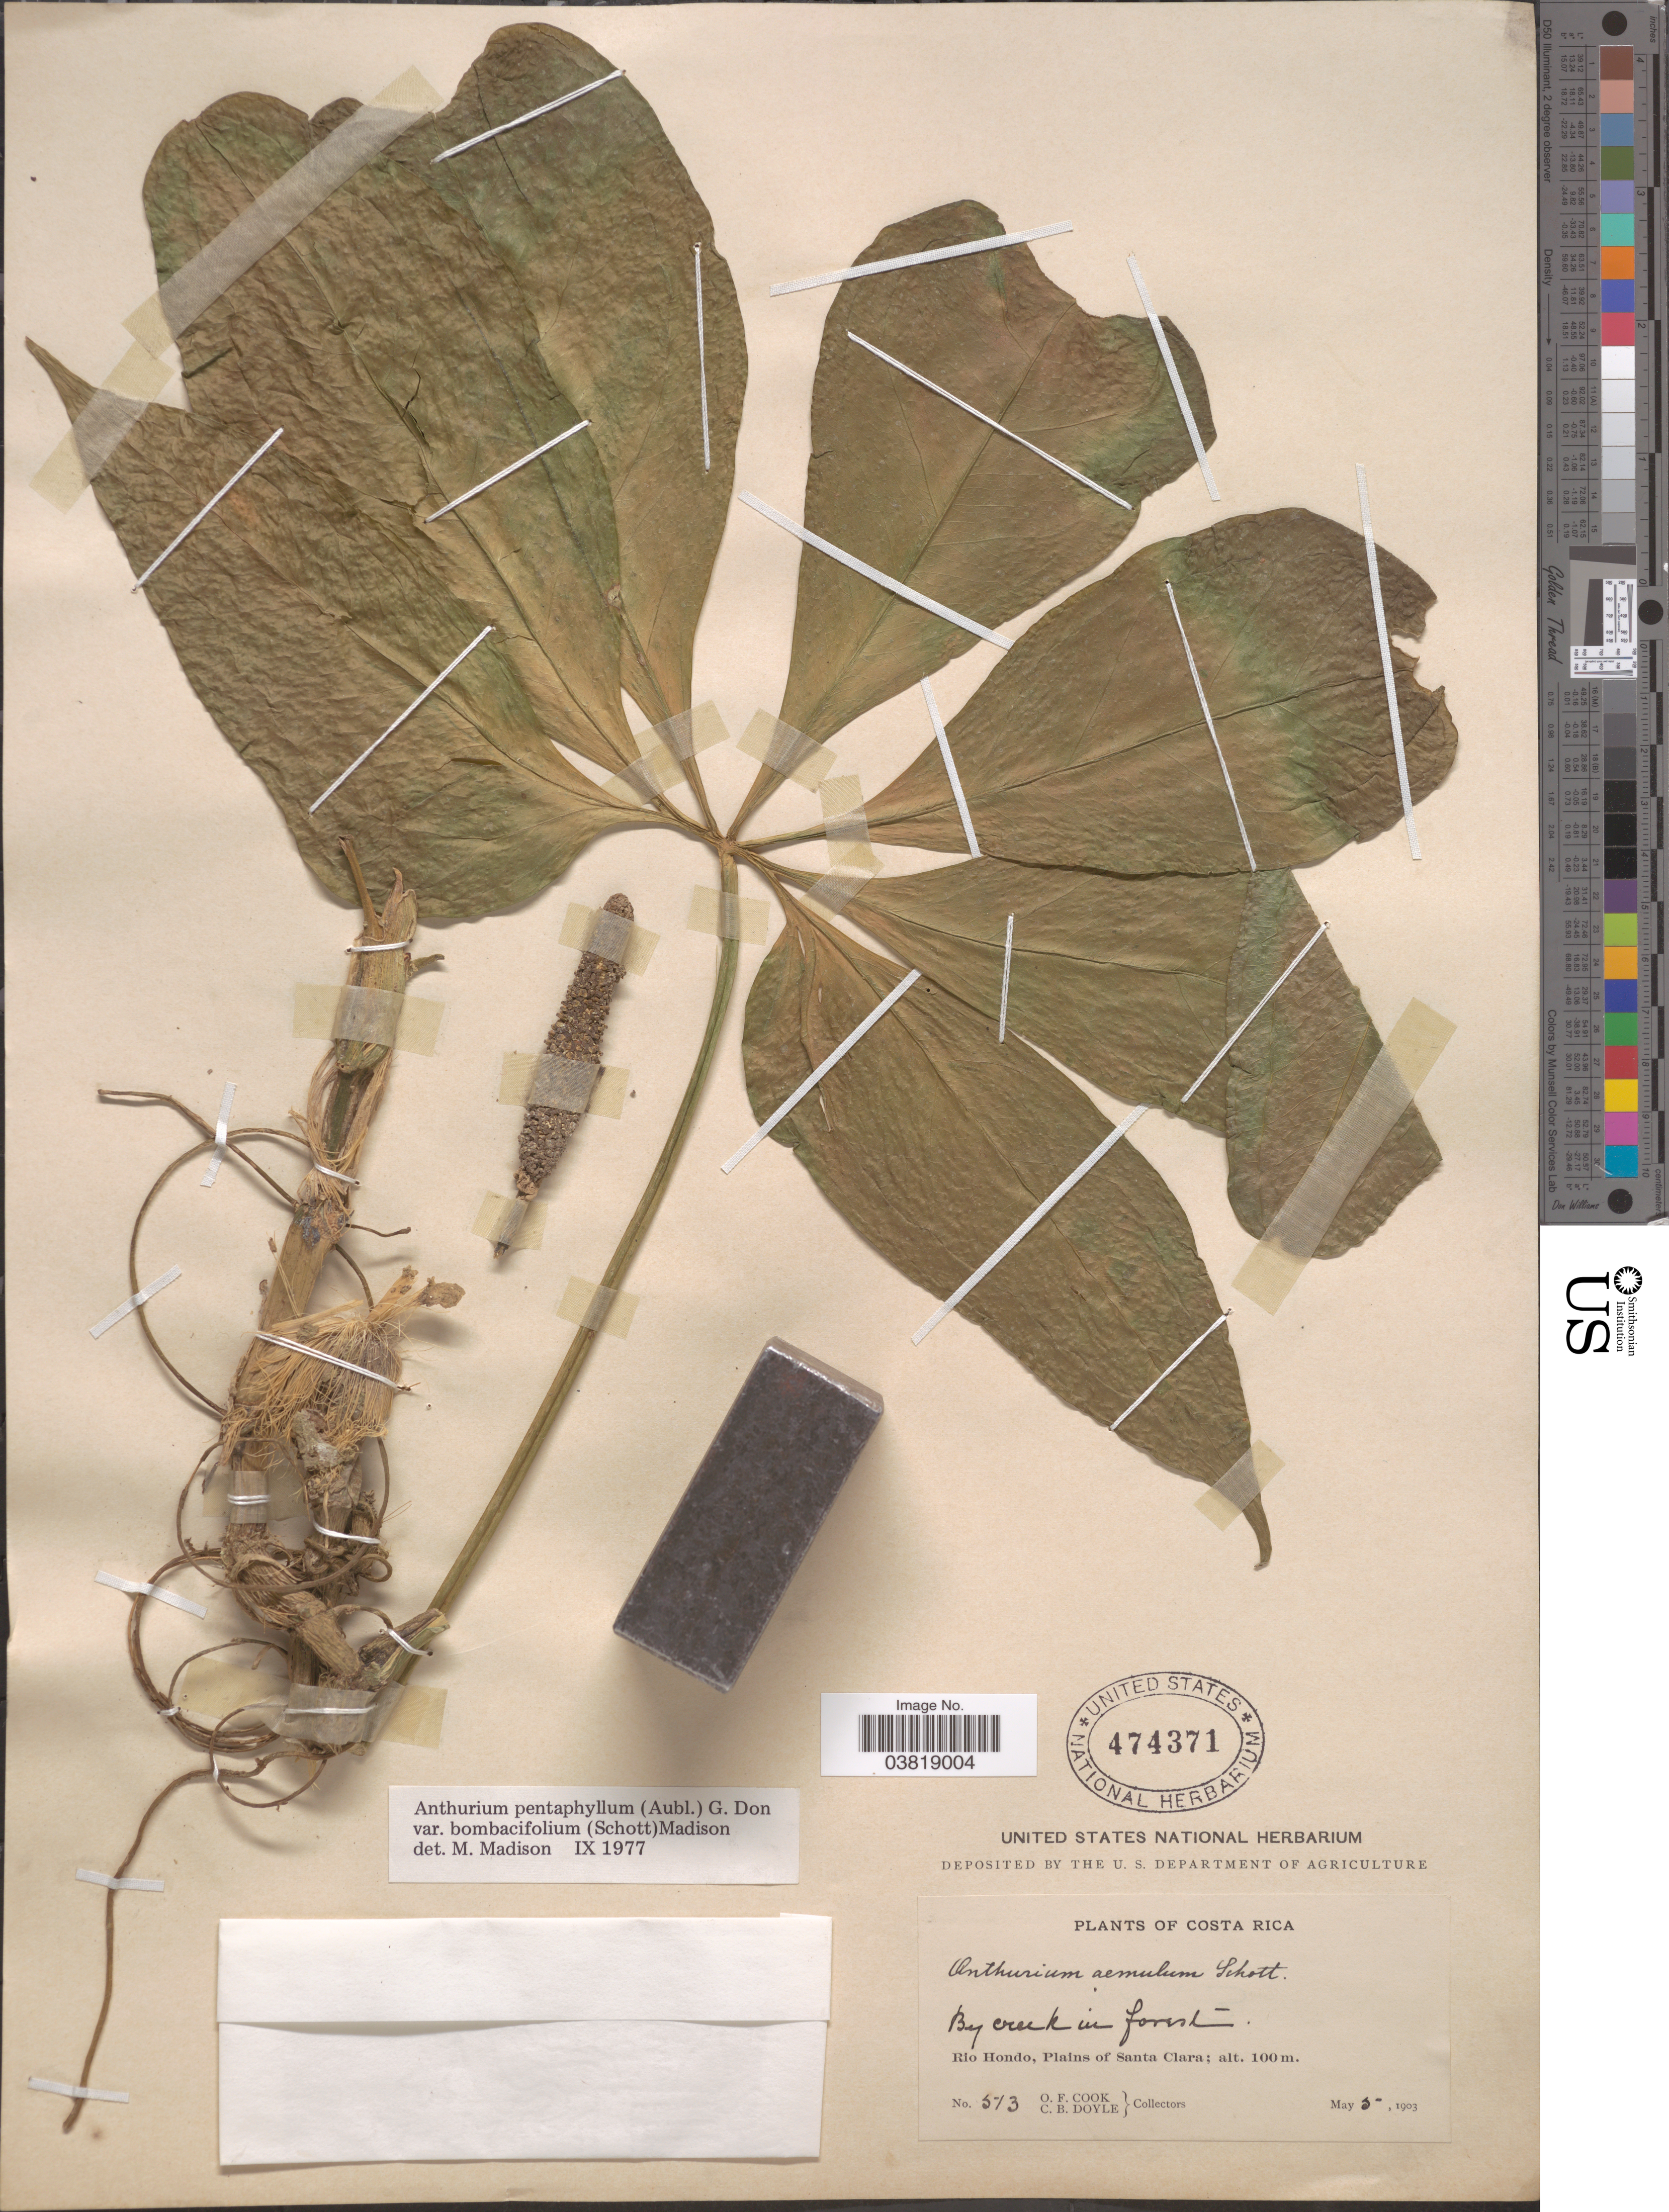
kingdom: Plantae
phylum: Tracheophyta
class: Liliopsida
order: Alismatales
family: Araceae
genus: Anthurium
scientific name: Anthurium pentaphyllum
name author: (Aubl.) G. Don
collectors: O. F. Cook & C. Doyle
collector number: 513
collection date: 1903-05-05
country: Costa Rica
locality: Rio Hondo, Plains of Santa Clara.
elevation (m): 100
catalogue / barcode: US 474371